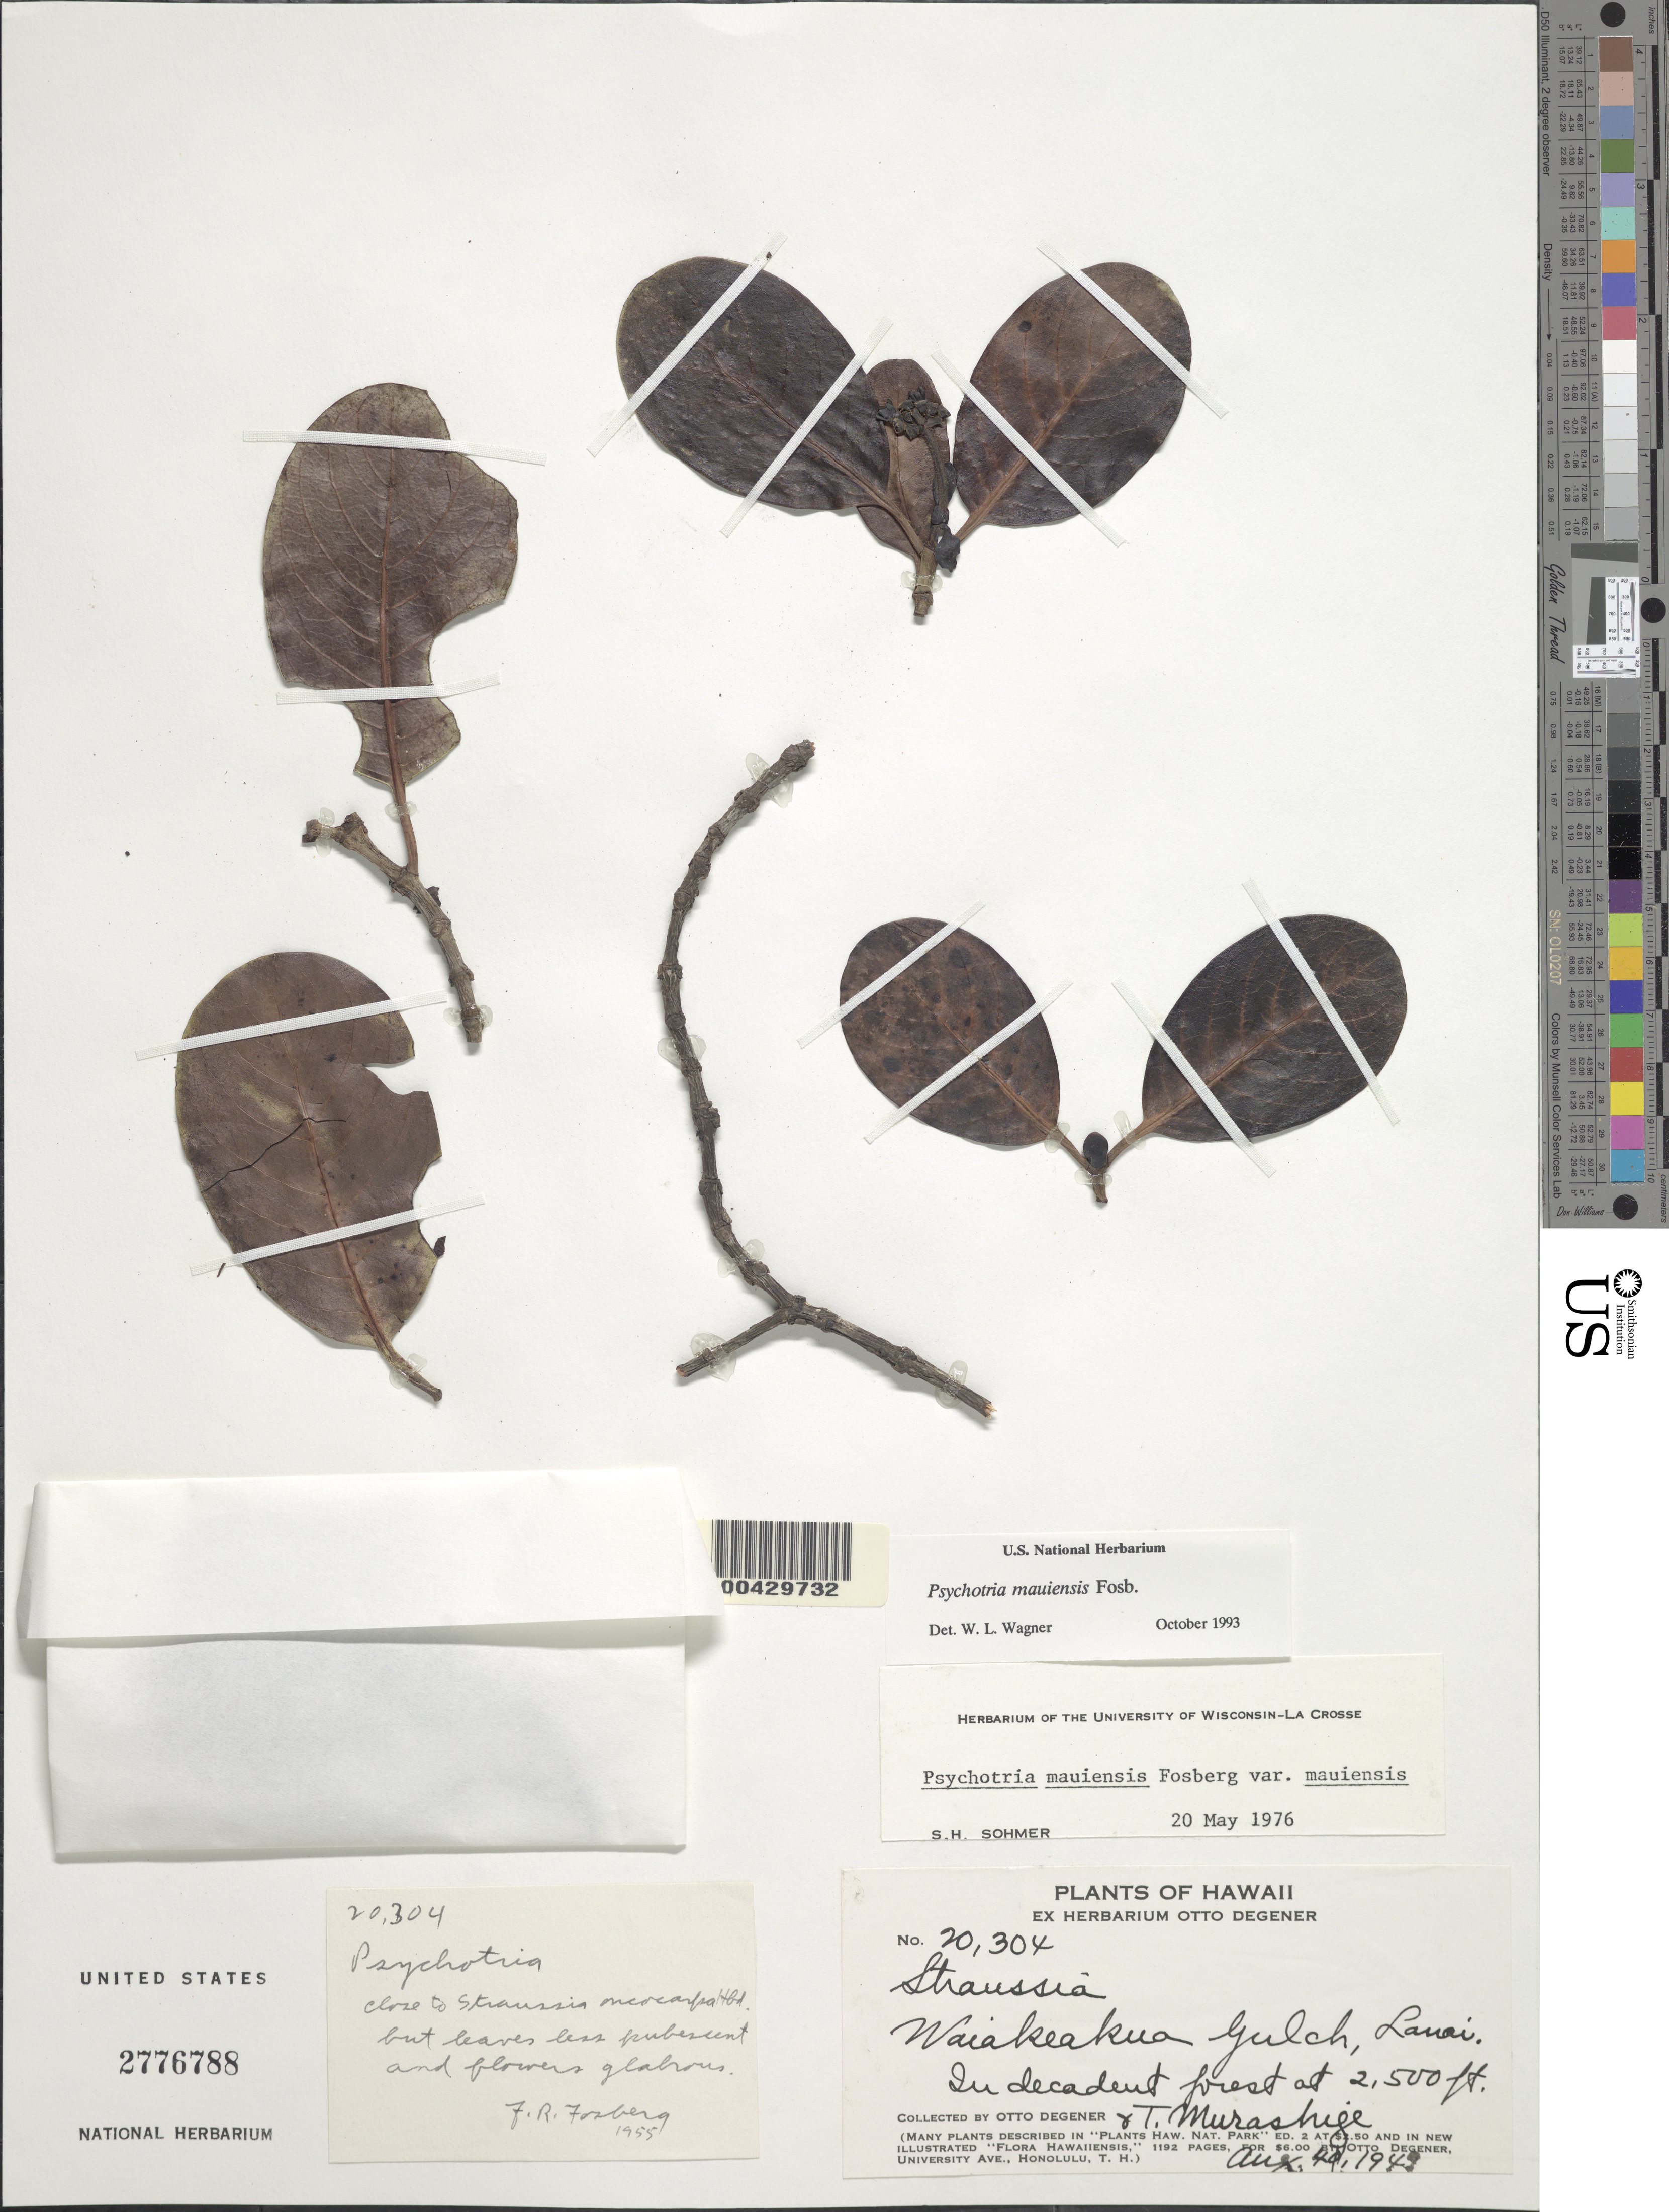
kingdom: Plantae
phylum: Tracheophyta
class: Magnoliopsida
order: Gentianales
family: Rubiaceae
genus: Psychotria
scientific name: Psychotria mauiensis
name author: Fosberg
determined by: Wagner, W. L., (BOT), Smithsonian Institution - National Museum of Natural History (UNITED STATES)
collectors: O. Degener & T. Murashige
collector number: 20304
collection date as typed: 4 Aug 1943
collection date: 1943-08-04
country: United States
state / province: Hawaii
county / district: Maui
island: Lana'i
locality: Waiakeakua Gulch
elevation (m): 762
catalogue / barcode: US 2776788